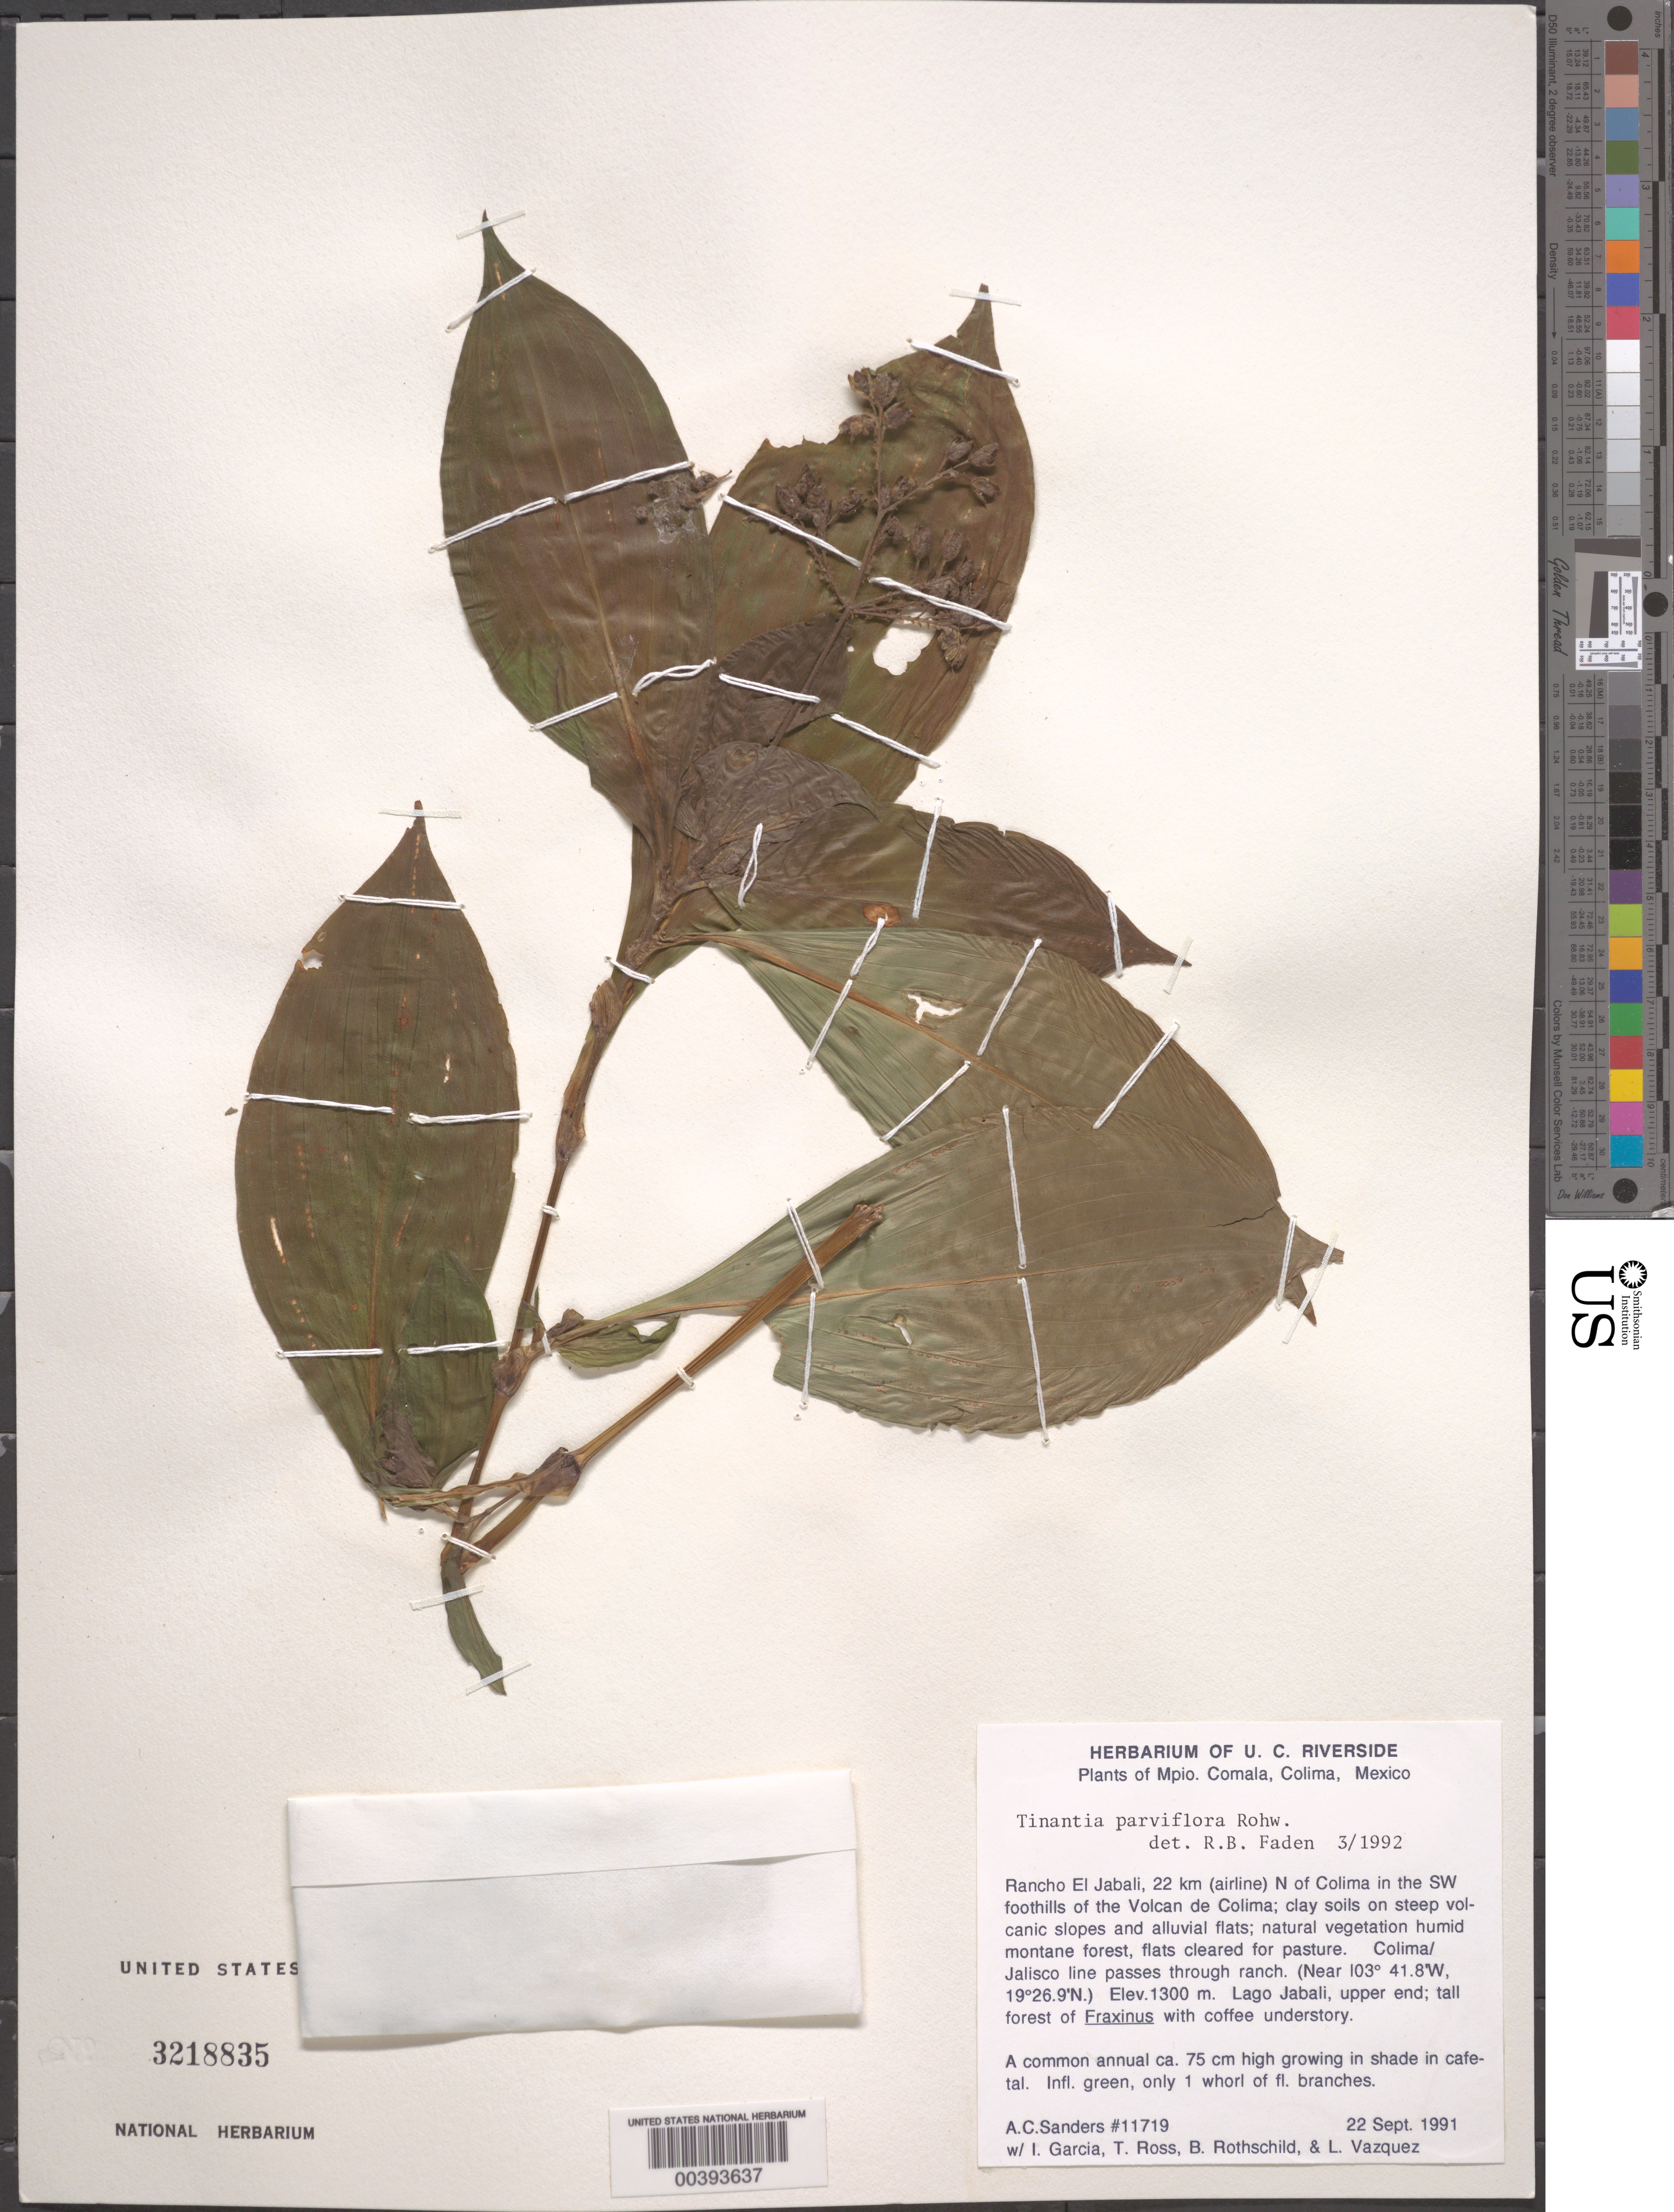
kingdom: Plantae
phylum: Tracheophyta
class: Liliopsida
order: Commelinales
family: Commelinaceae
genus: Tinantia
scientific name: Tinantia parviflora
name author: Rohweder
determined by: Faden, Robert B., (US), Smithsonian Institution - National Museum of Natural History (UNITED STATES)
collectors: A. Sanders, I. Garcia, T. Ross, B. Rothschild & L. Vazquez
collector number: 11719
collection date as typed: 22 Sep 1991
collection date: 1991-09-22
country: Mexico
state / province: Colima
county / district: Comala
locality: Rancho El Jabali, 22 km N of Colima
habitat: Humid montane forest, cleared for pasture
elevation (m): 1300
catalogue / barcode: US 3218835